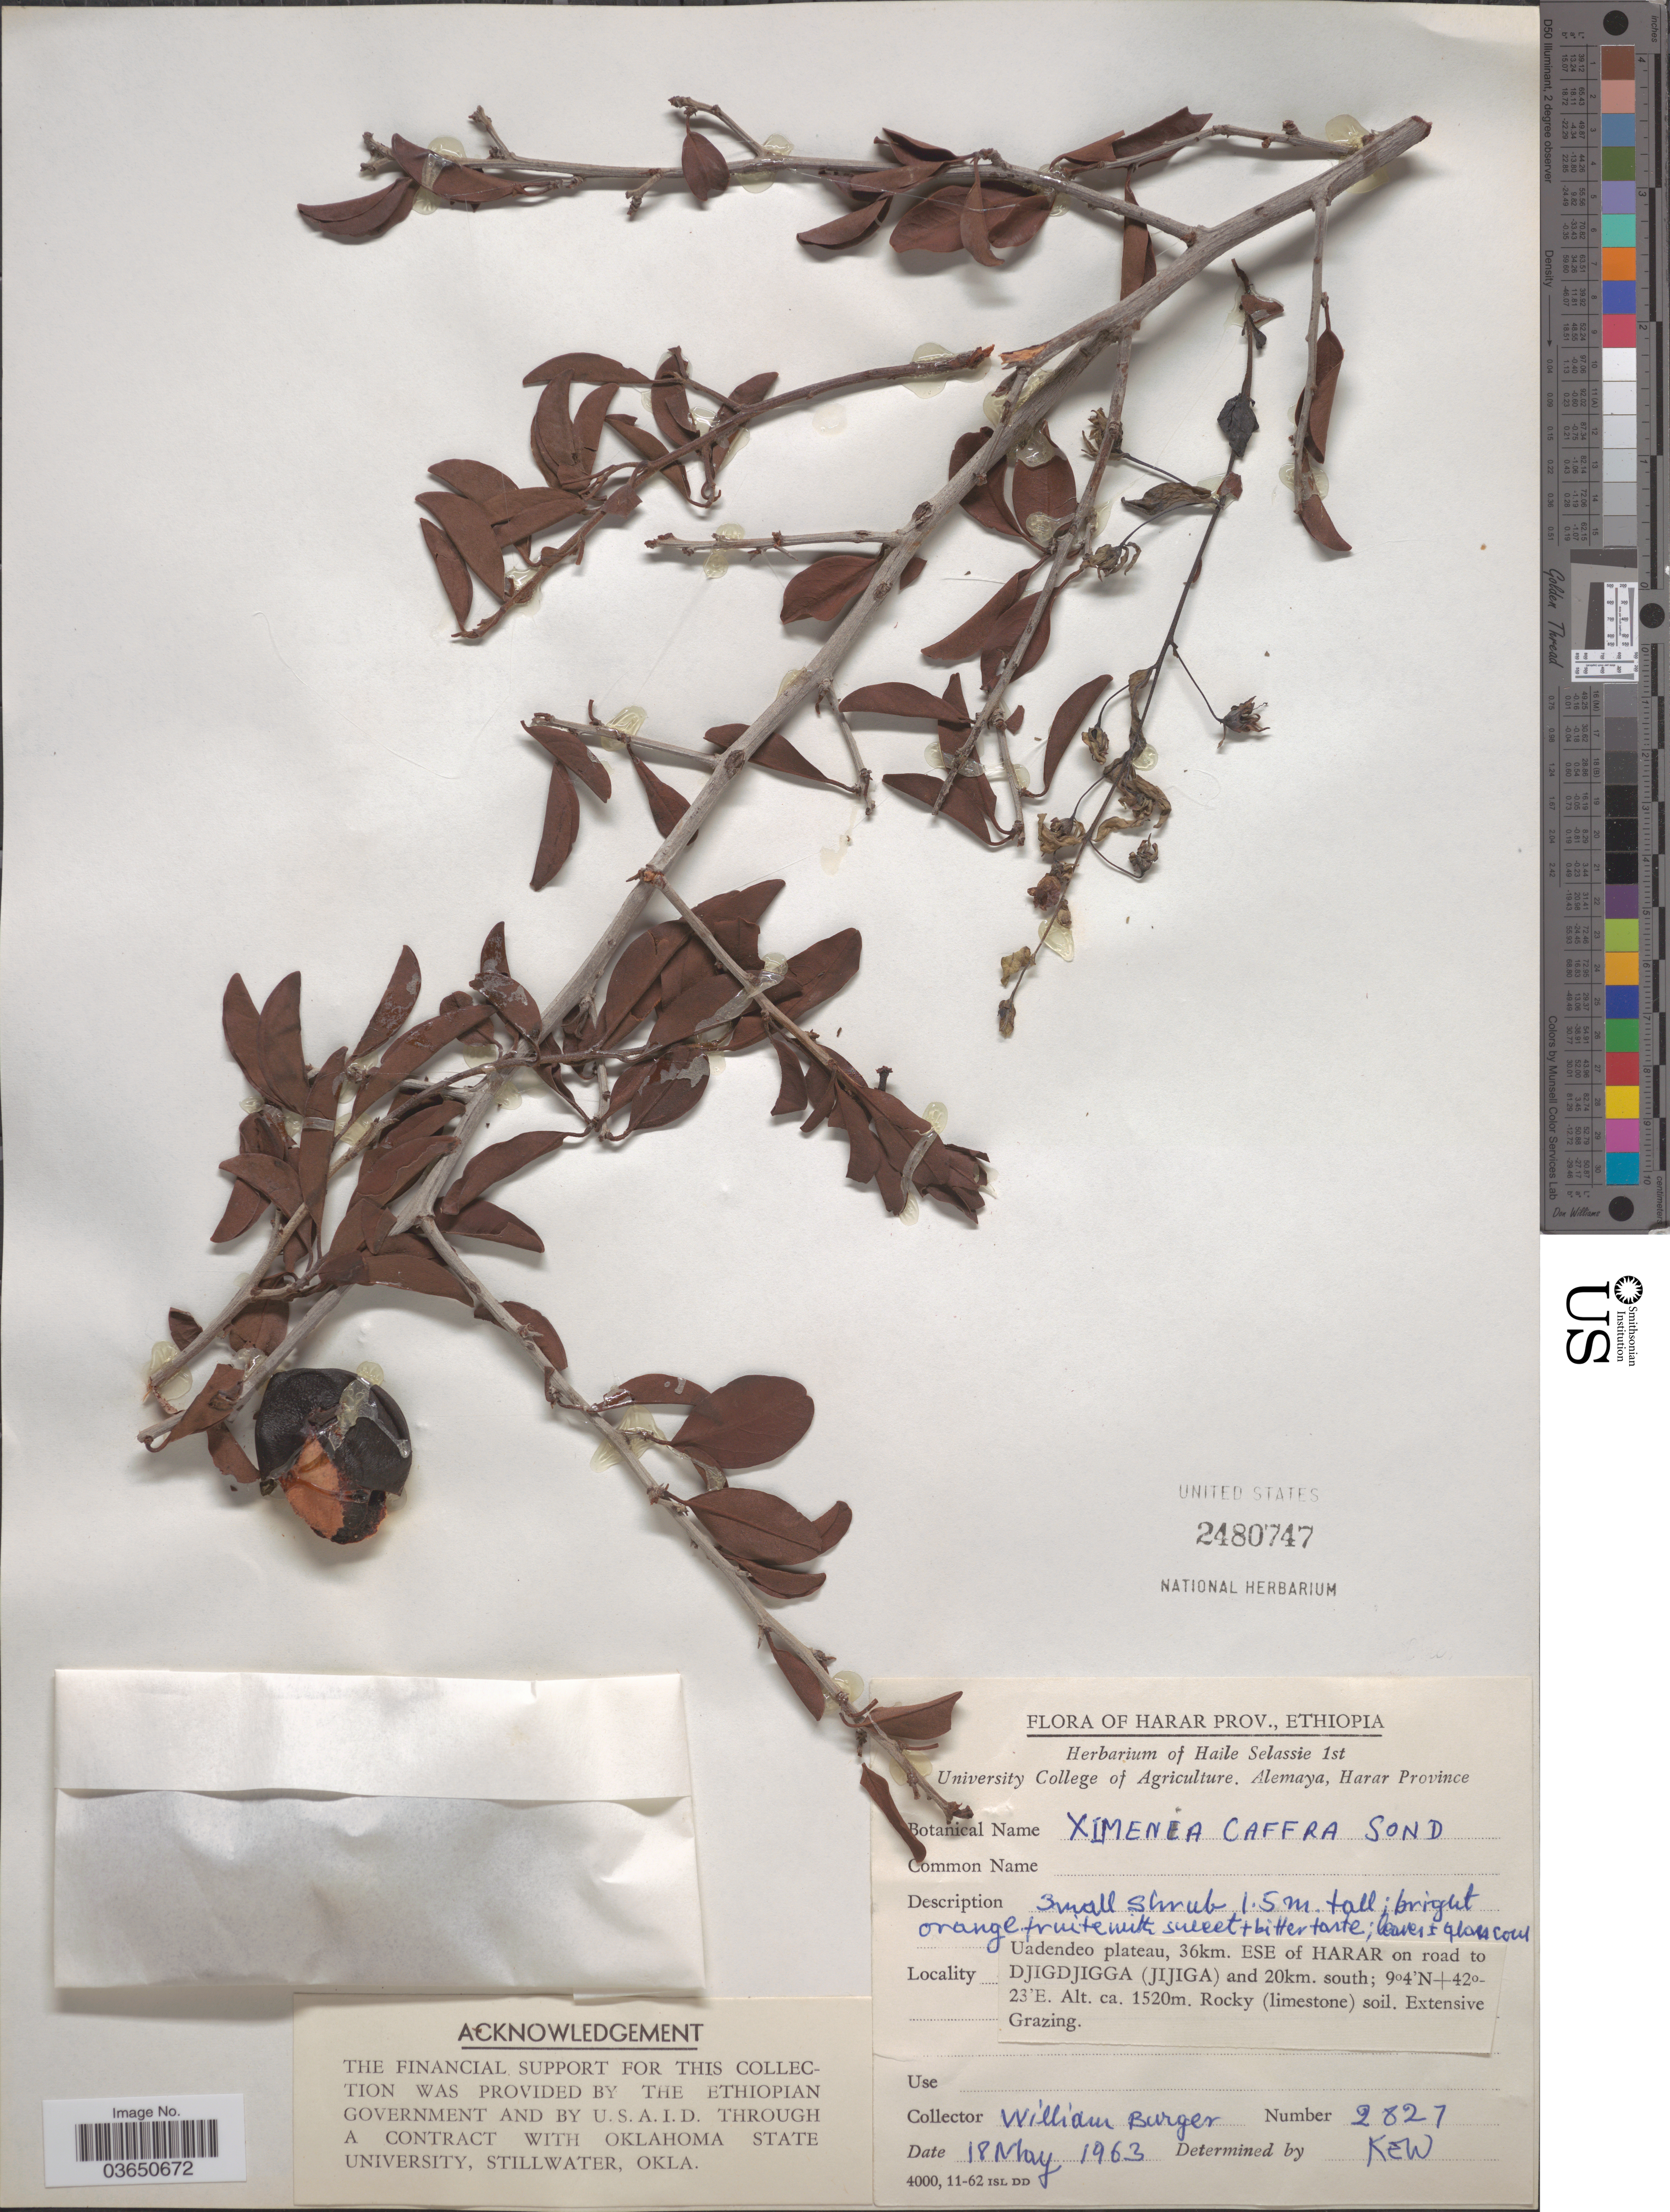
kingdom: Plantae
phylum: Tracheophyta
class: Magnoliopsida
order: Santalales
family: Ximeniaceae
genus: Ximenia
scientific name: Ximenia caffra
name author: Sond.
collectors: W. Burger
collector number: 2827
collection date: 1963-05-18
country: Ethiopia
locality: Harar Prov. Uadendeo plateau, 36km. ESE of Harar on road to Djigdjigga (Jijiga) and 20km. south.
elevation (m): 1520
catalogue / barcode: US 2480747